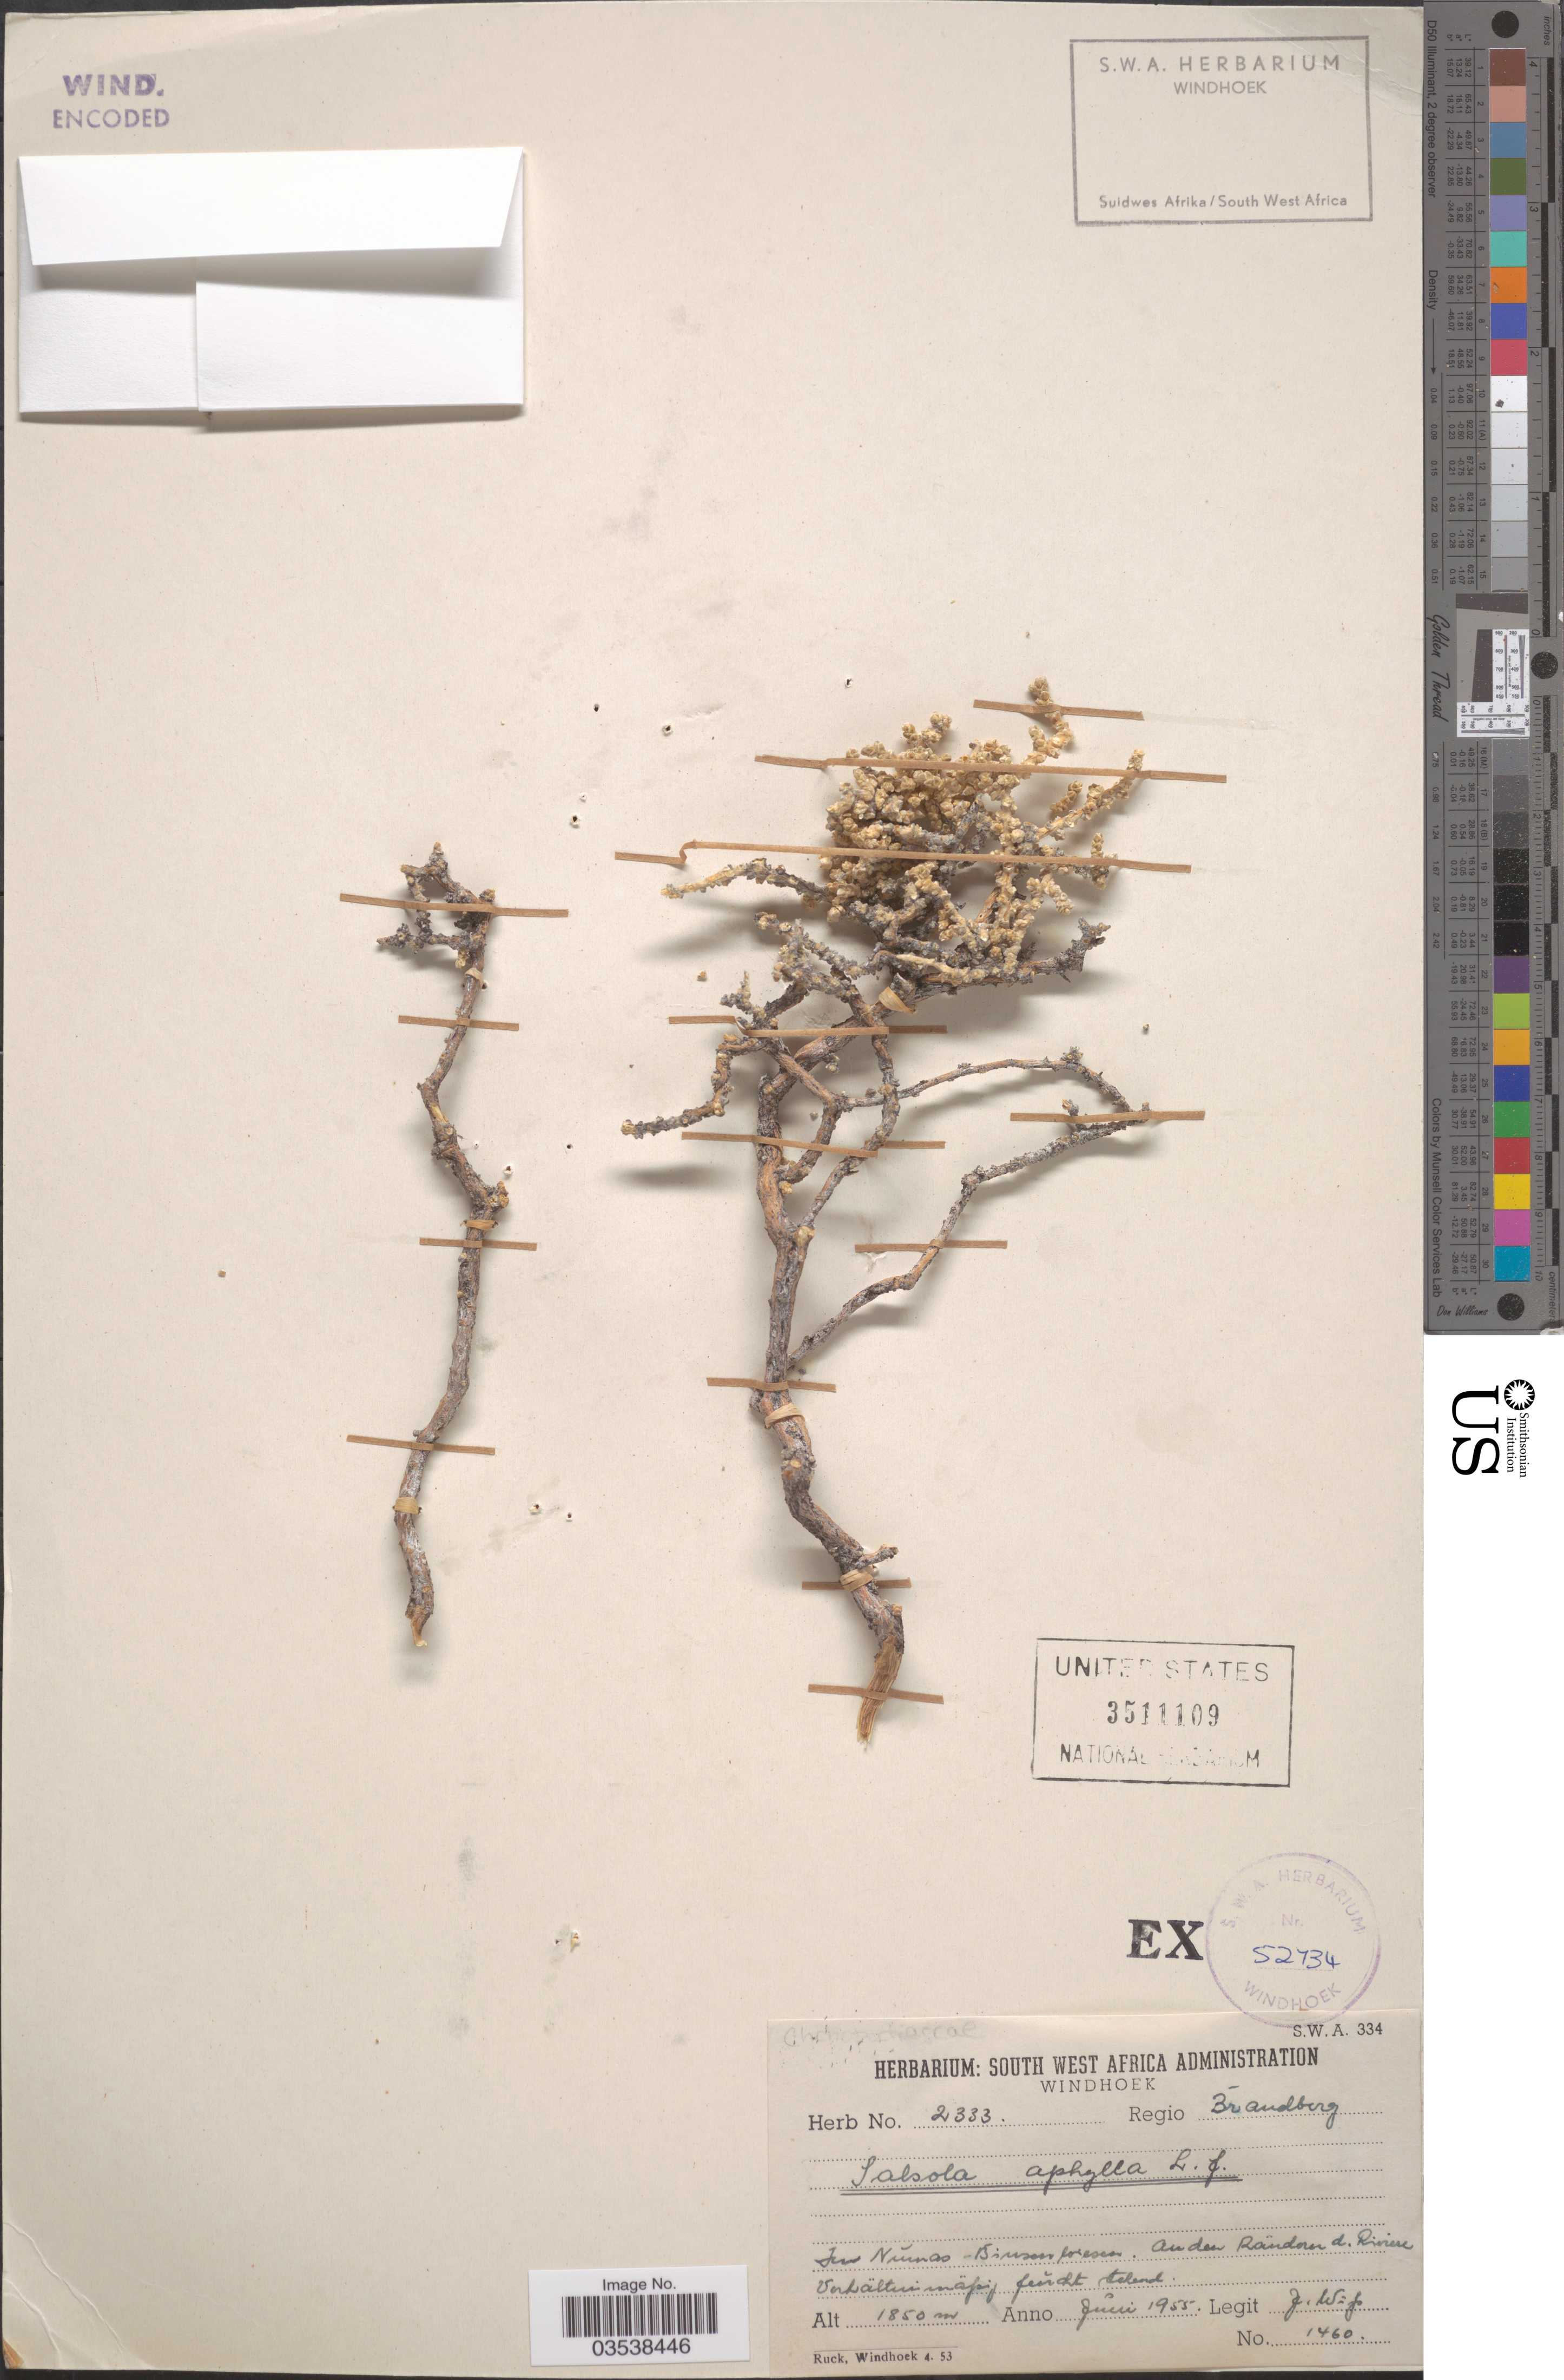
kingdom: Plantae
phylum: Tracheophyta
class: Magnoliopsida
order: Caryophyllales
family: Amaranthaceae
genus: Caroxylon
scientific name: Caroxylon aphyllum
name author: (L. f.) Tzvelev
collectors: J. Wip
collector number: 1460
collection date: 1955-06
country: Namibia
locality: Regio Brandberg. Im Numas - an den Rändern d. Riviere.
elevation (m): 1850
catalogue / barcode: US 3511109